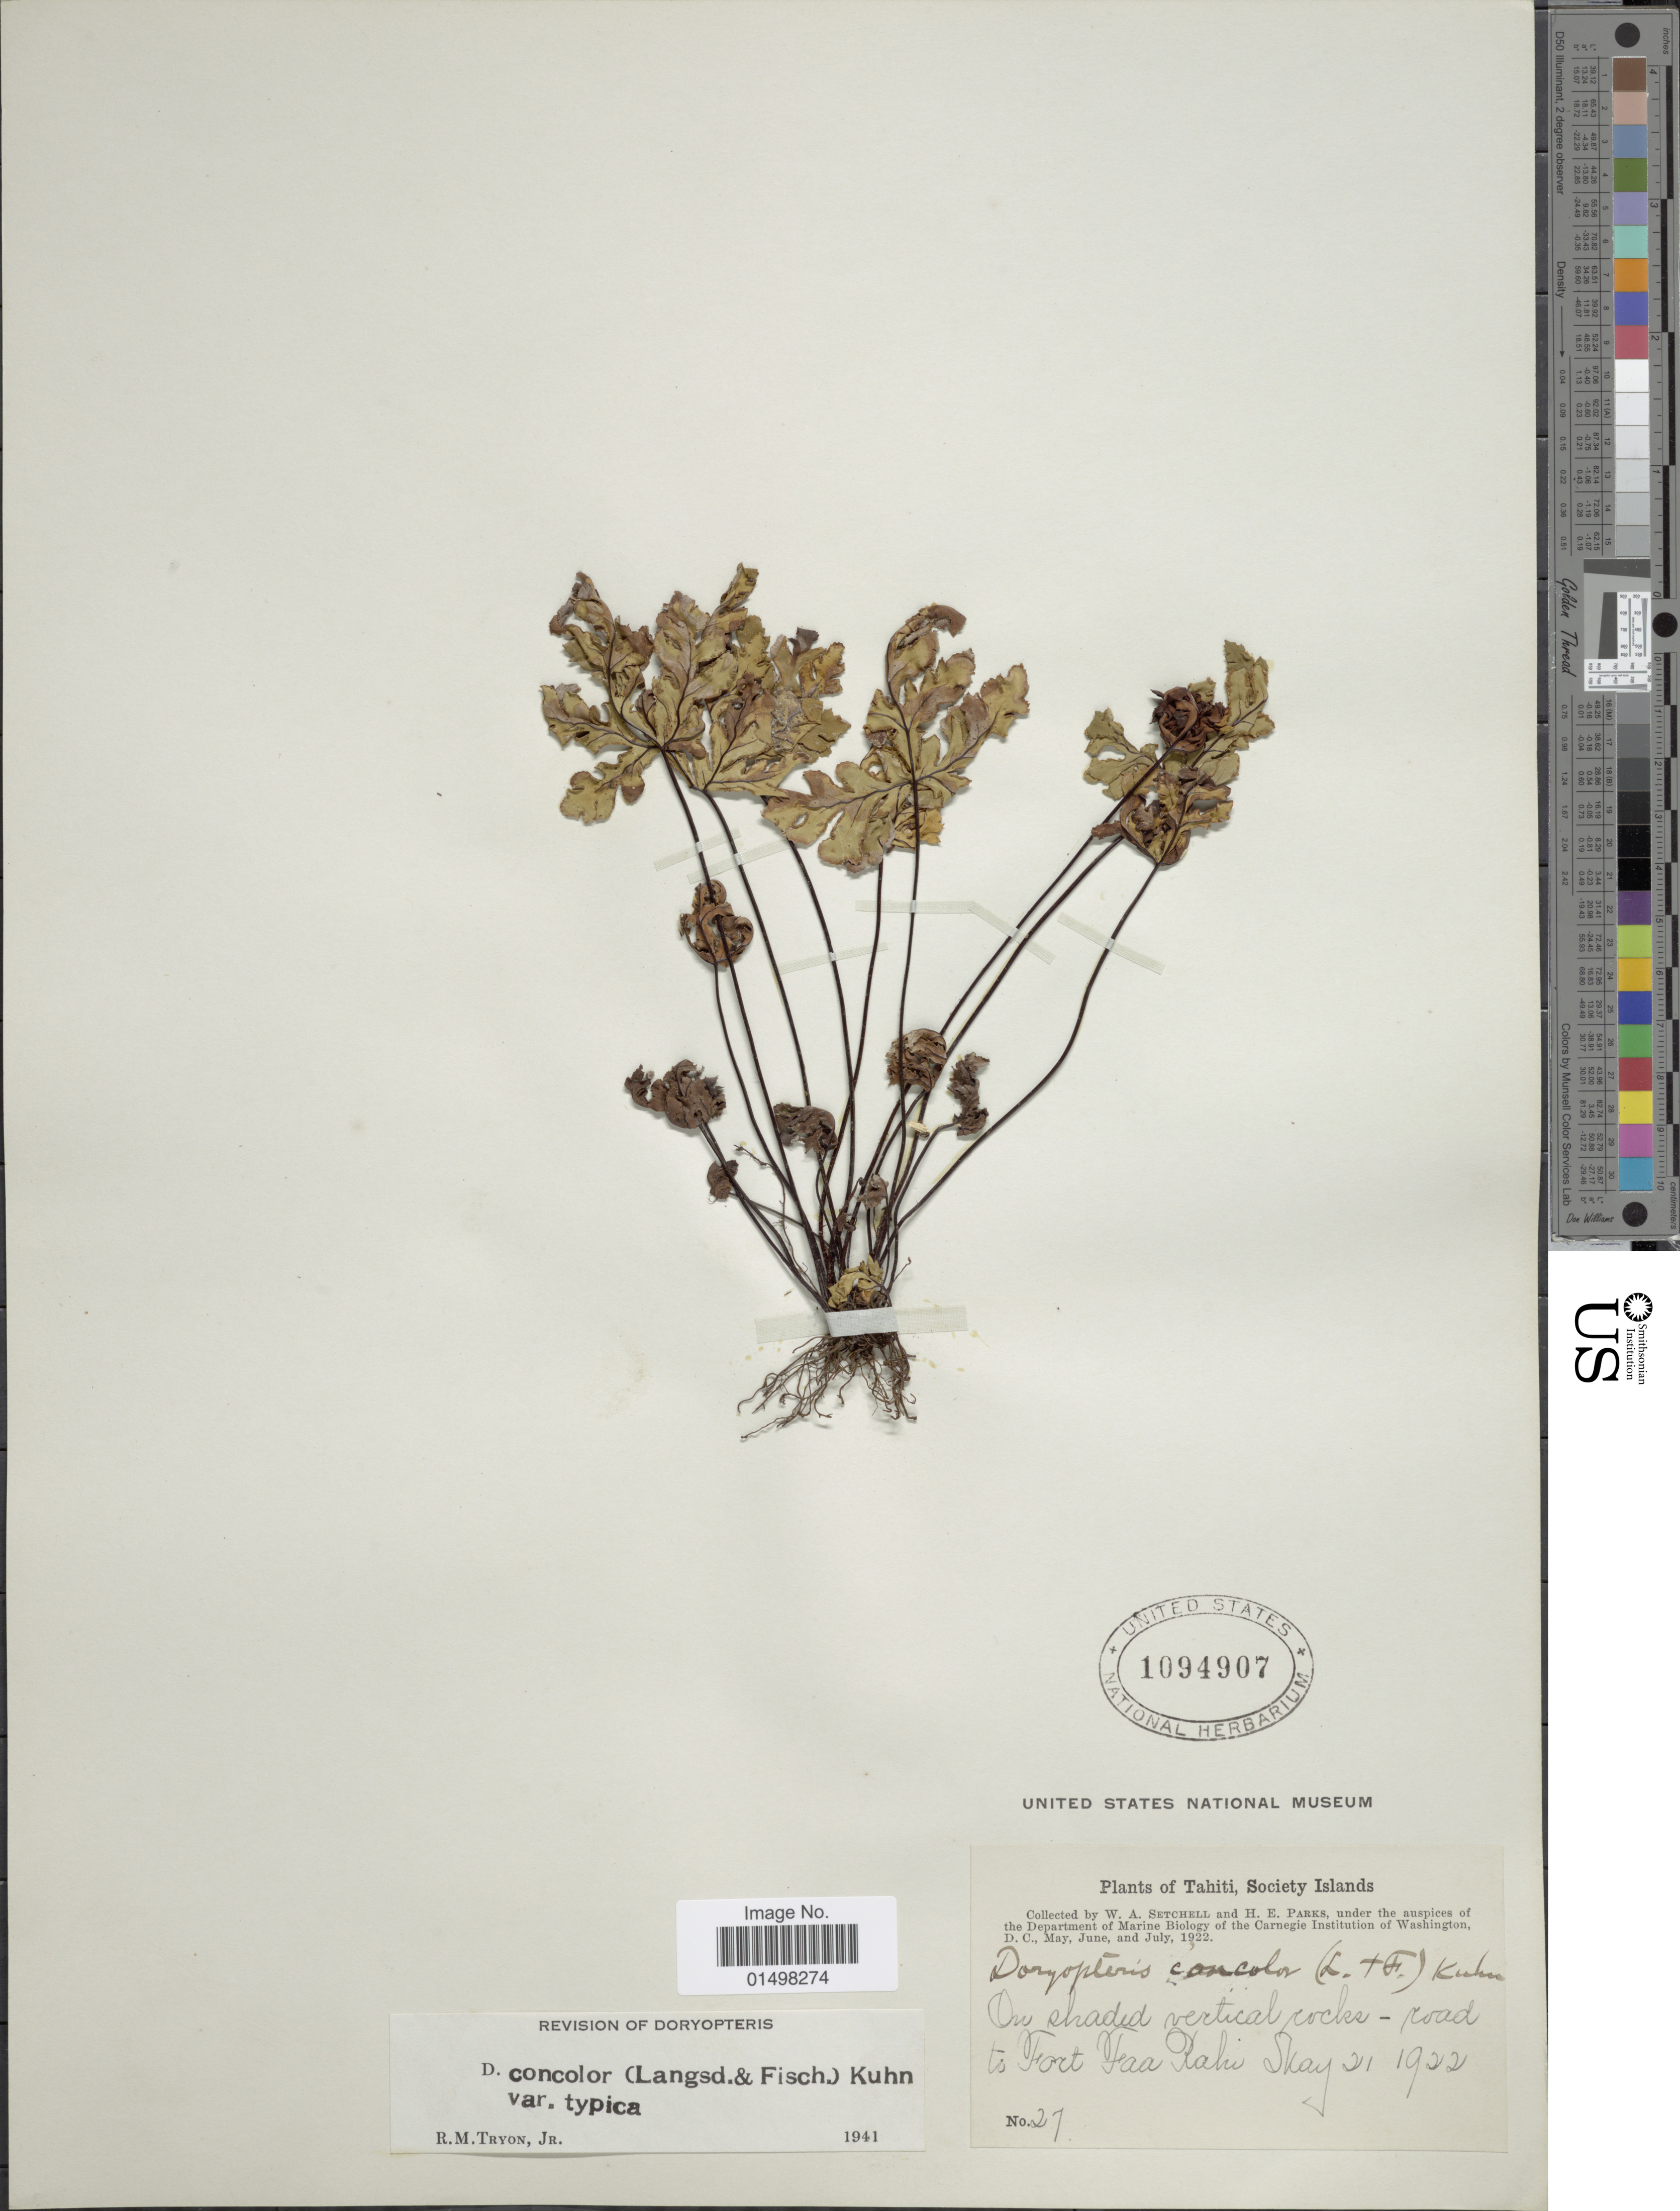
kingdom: Plantae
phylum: Tracheophyta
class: Polypodiopsida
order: Polypodiales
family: Pteridaceae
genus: Doryopteris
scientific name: Doryopteris concolor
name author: (Langsd. & Fisch.) Kuhn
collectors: W. Setchell & H. E. Parks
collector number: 27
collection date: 1922-05-21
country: French Polynesia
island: Tahiti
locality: Tahiti, Society Islands. Road to Fort Faa Rahi. [interpreted]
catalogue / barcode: US 1094907